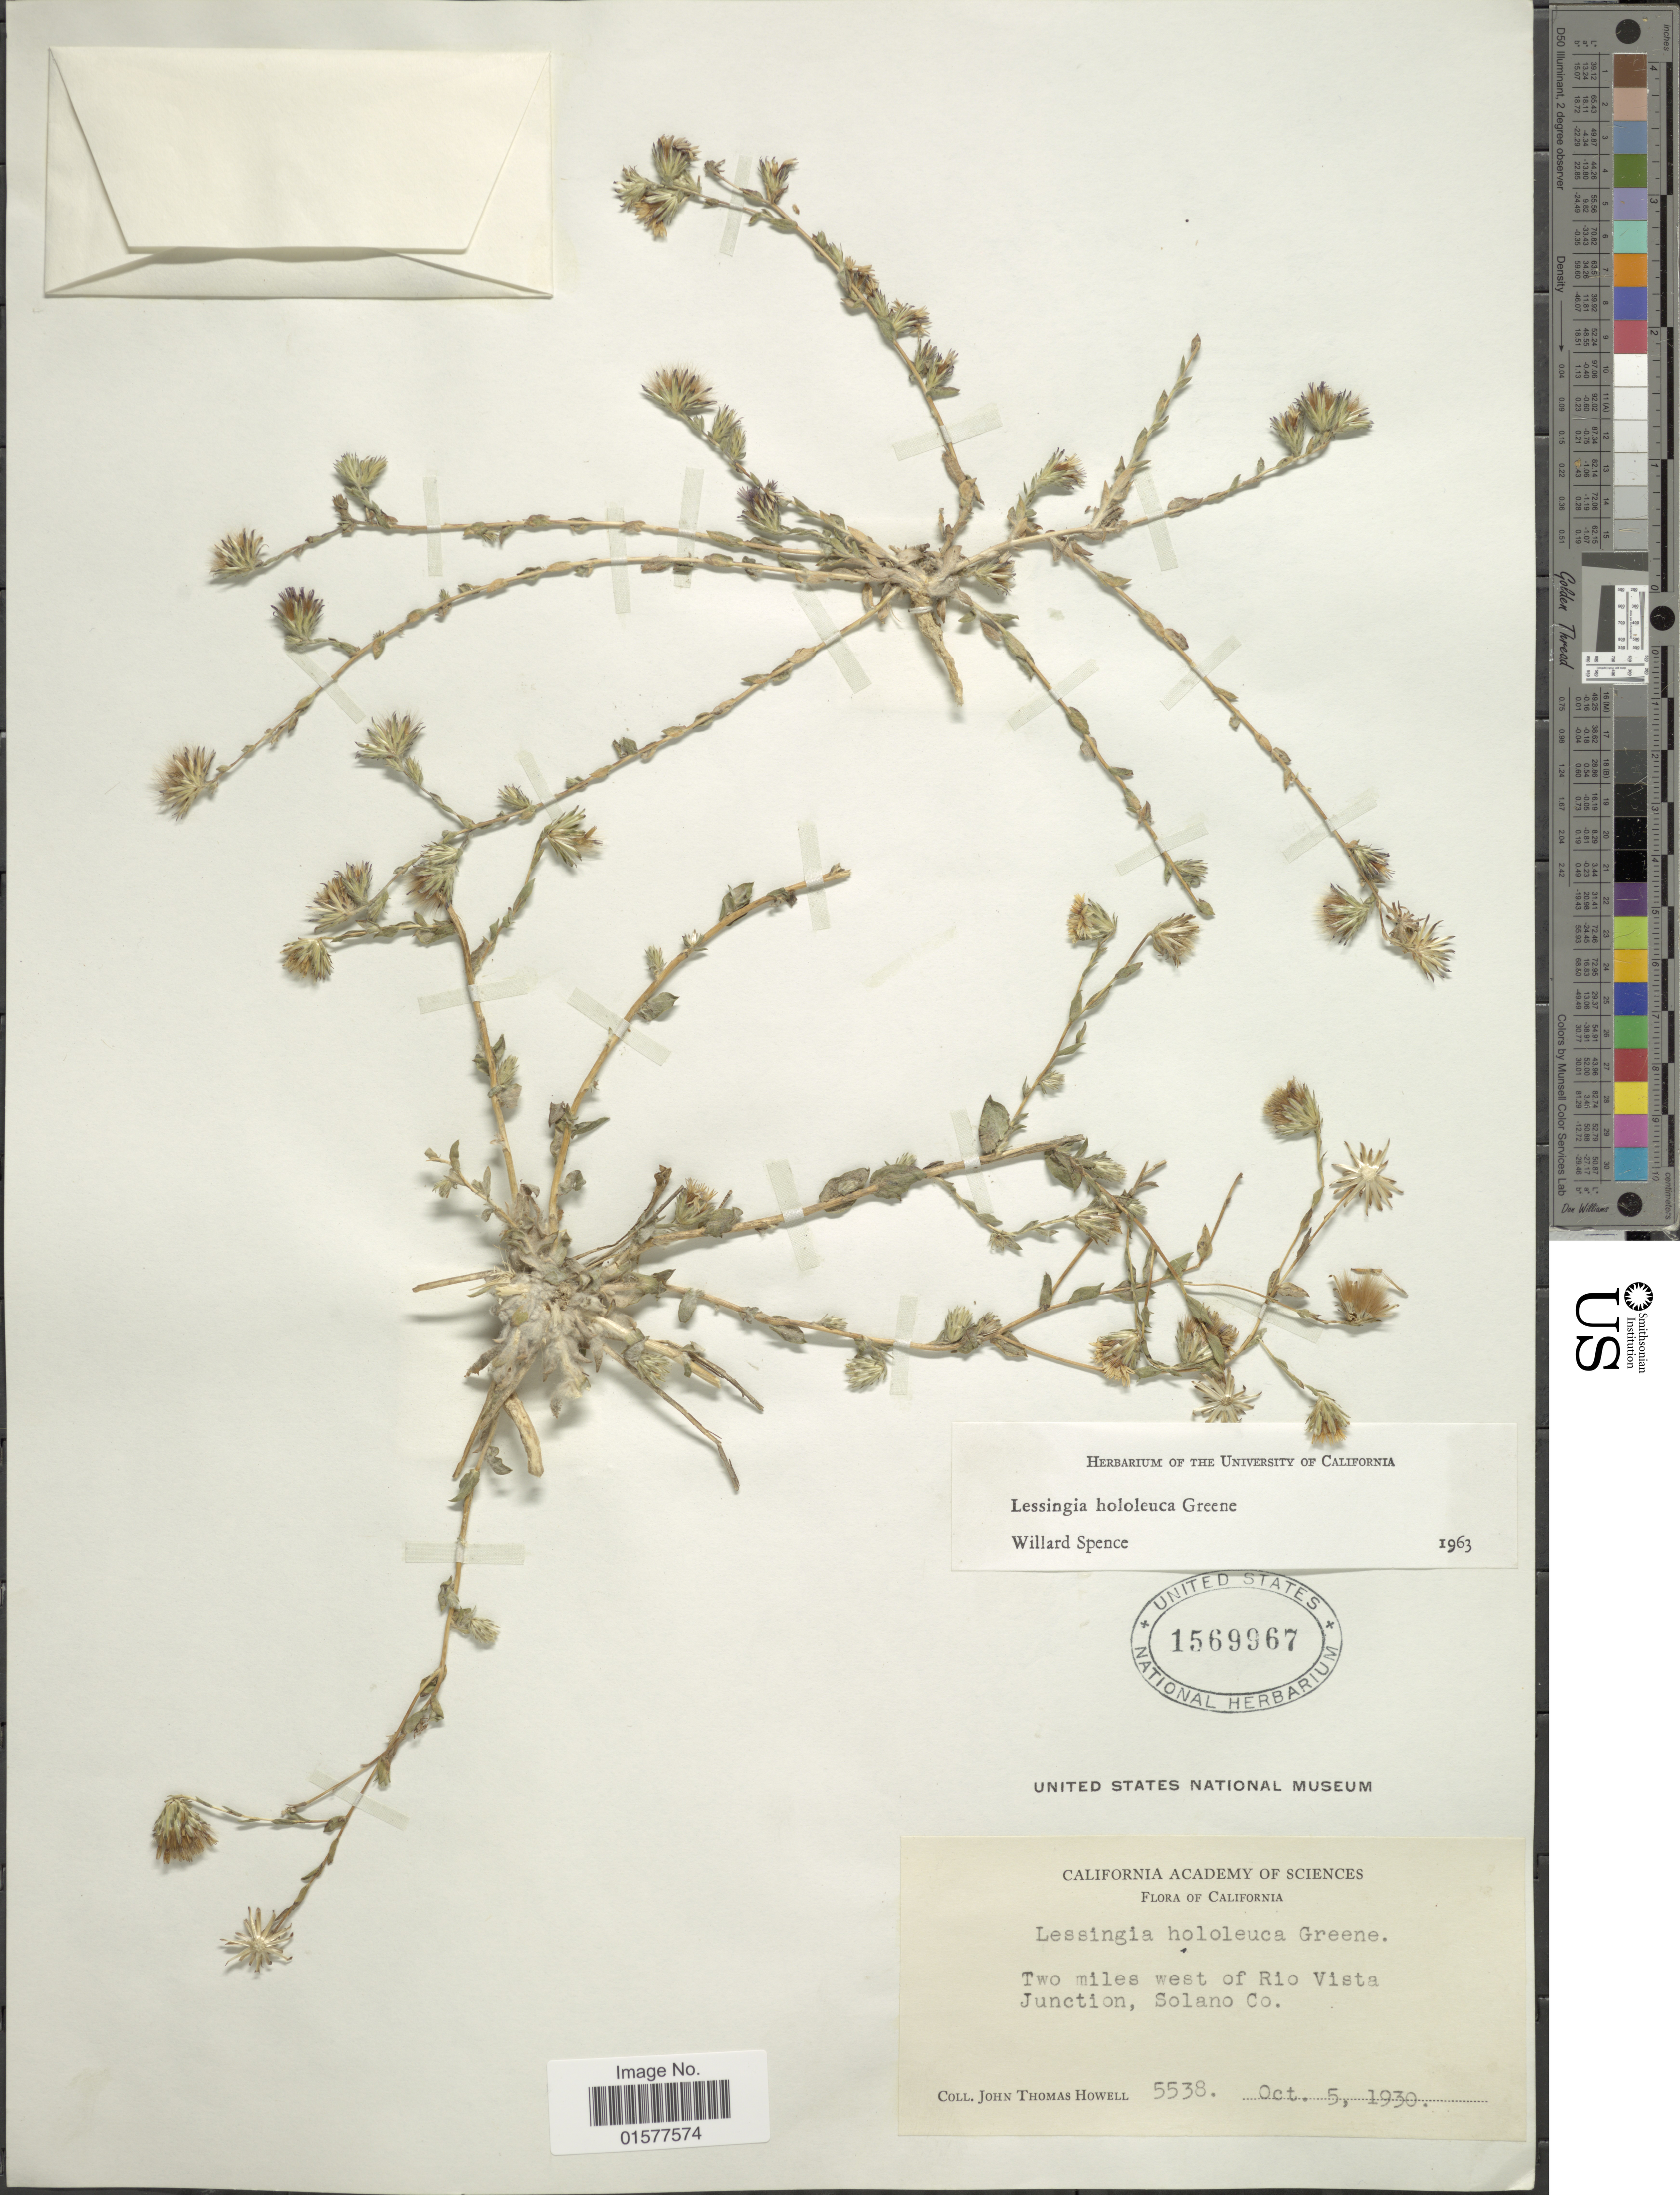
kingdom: Plantae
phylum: Tracheophyta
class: Magnoliopsida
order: Asterales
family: Asteraceae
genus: Lessingia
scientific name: Lessingia hololeuca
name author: Greene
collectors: J. T. Howell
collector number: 5538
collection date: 1930-10-05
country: United States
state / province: California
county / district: Solano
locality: Two miles west of Rio Vista Junction, Solano Co.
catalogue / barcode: US 1569967